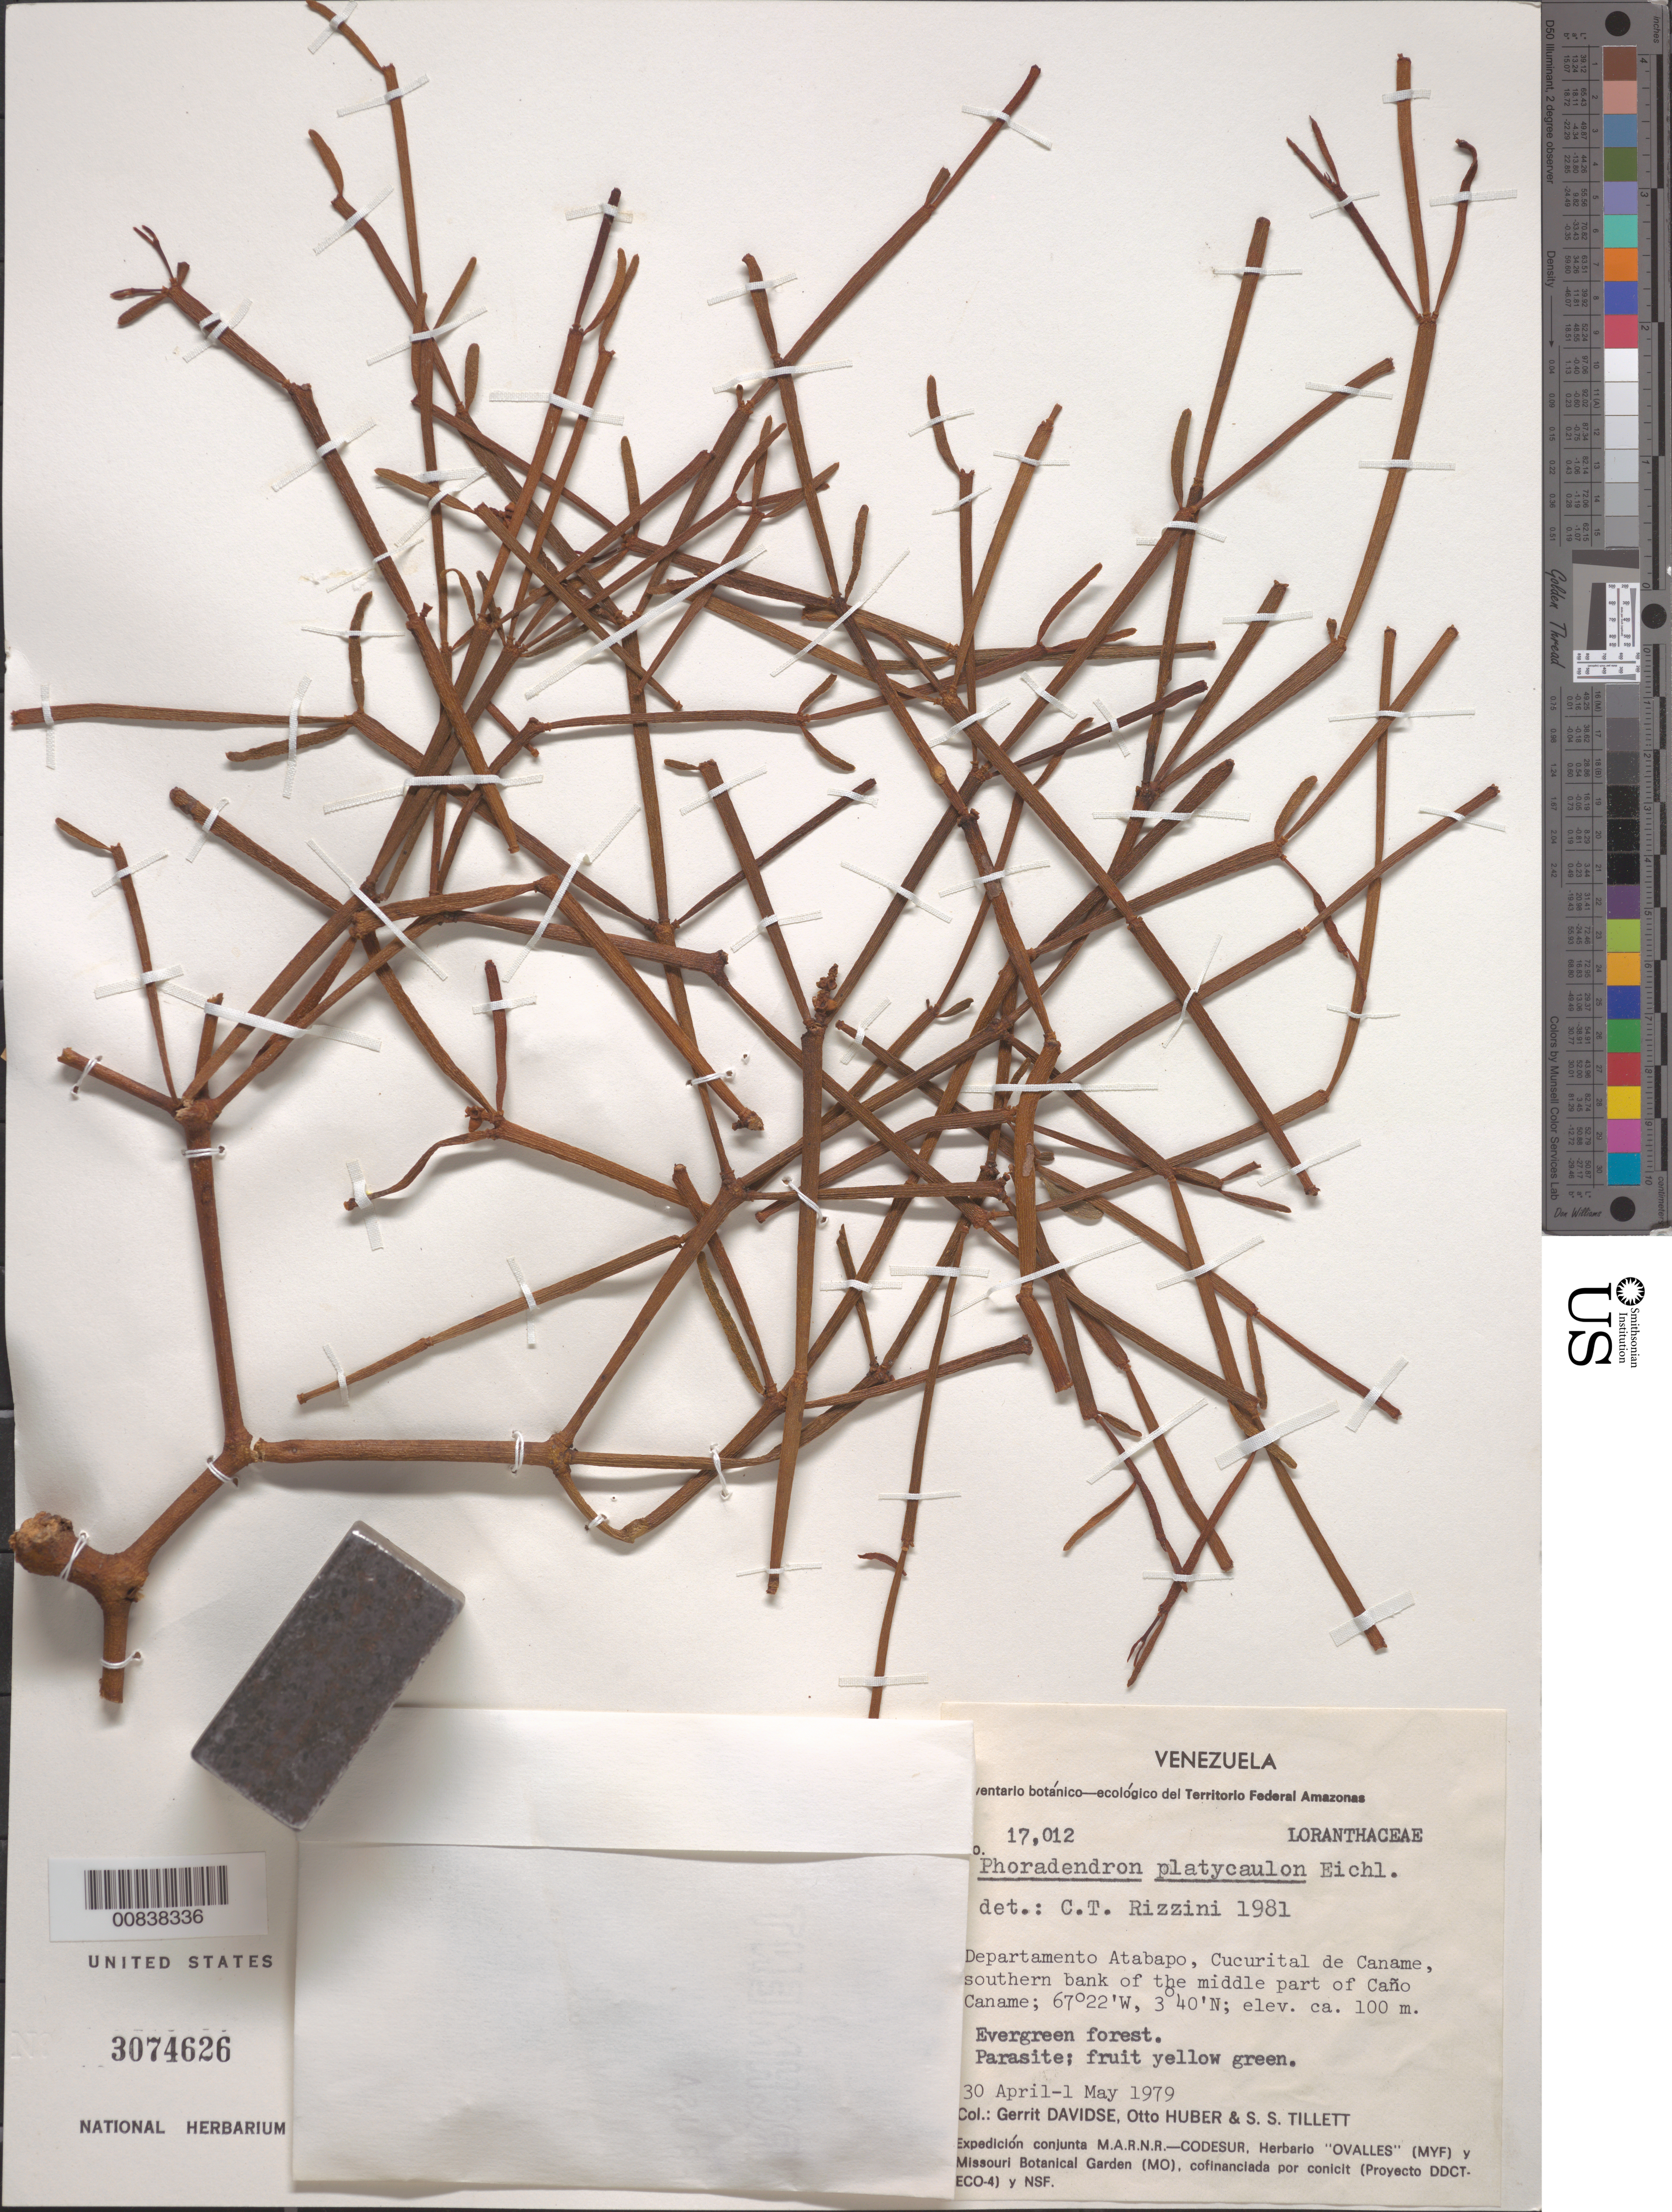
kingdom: Plantae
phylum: Tracheophyta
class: Magnoliopsida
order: Santalales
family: Viscaceae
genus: Phoradendron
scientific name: Phoradendron platycaulon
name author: Eichler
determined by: Rizzini, Carlos T.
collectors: G. Davidse, O. Huber & S. S. Tillett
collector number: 17012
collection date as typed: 30-Apr-79 to 1-May-79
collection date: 1979-04-30/1979-05-01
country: Venezuela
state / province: Amazonas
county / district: Atabapo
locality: Cucurital de Caname, southern bank of the middle part of Caño Caname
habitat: Evergreen forest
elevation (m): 100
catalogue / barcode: US 3074626